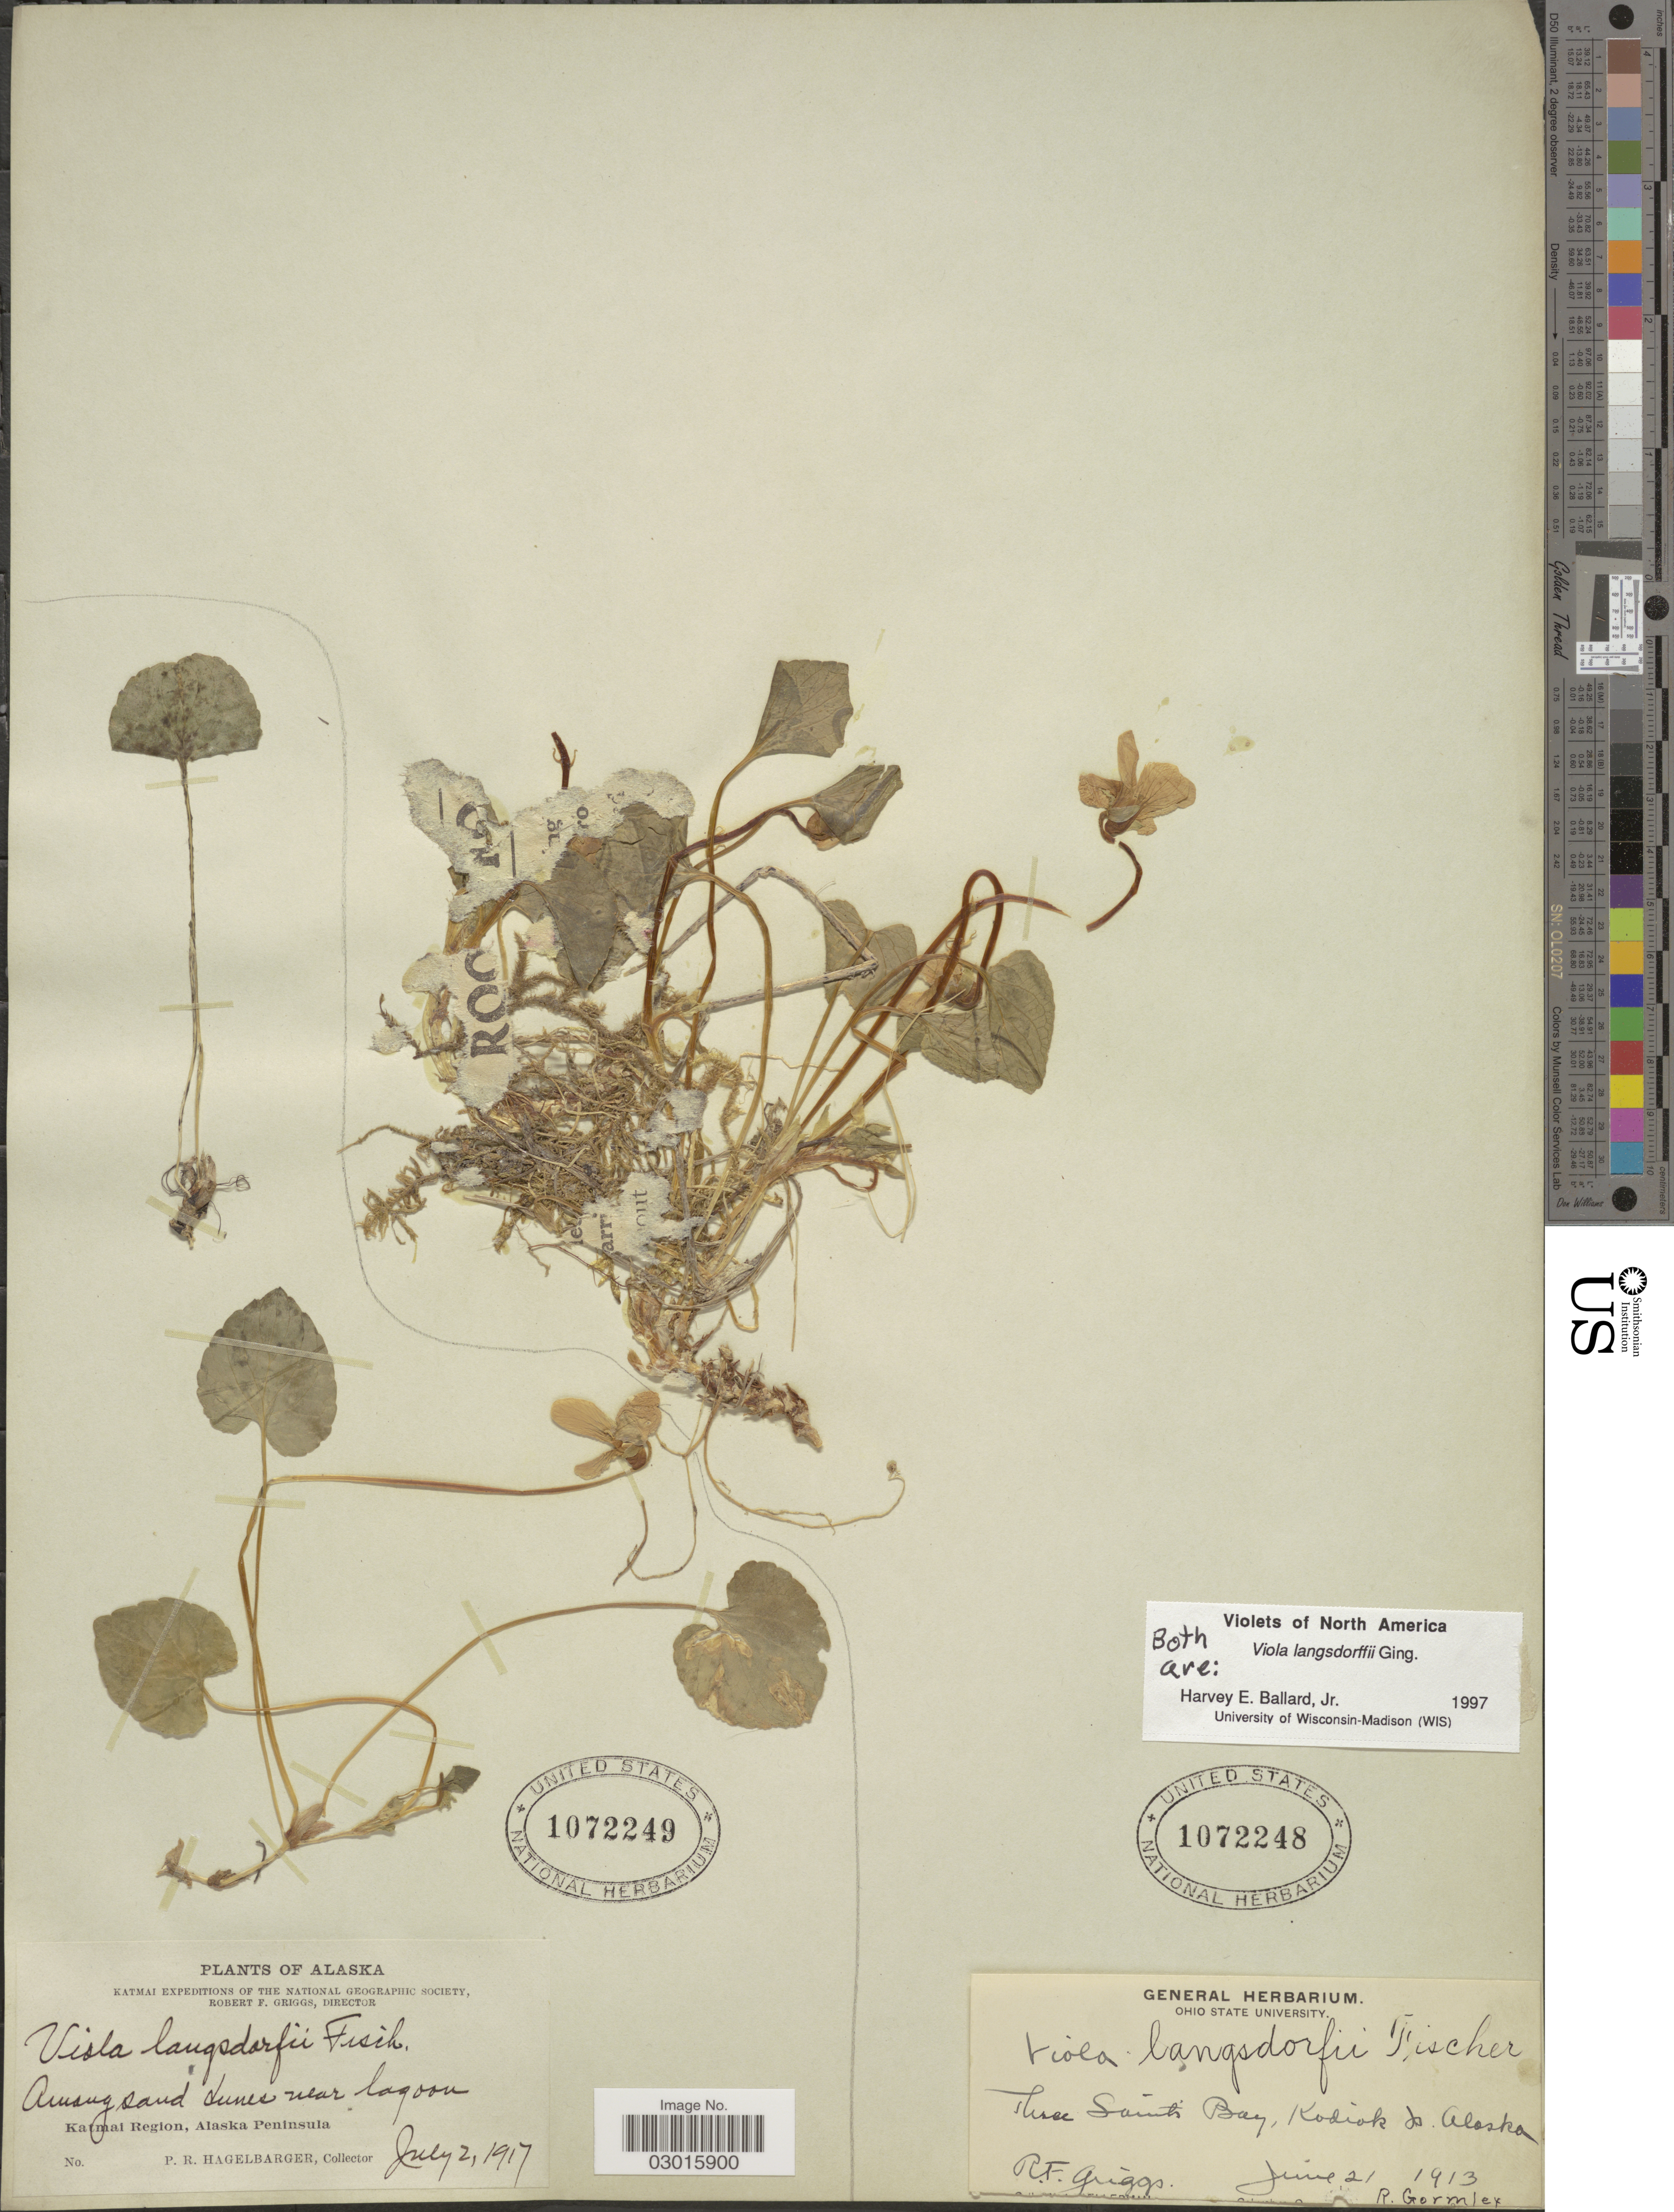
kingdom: Plantae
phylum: Tracheophyta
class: Magnoliopsida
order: Malpighiales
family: Violaceae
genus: Viola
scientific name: Viola langsdorffii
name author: Fisch. ex Ging.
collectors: P. Hagelbarger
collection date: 1917-07-02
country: United States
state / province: Alaska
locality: Katmai Region, Alaska Peninsula.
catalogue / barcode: US 1072249